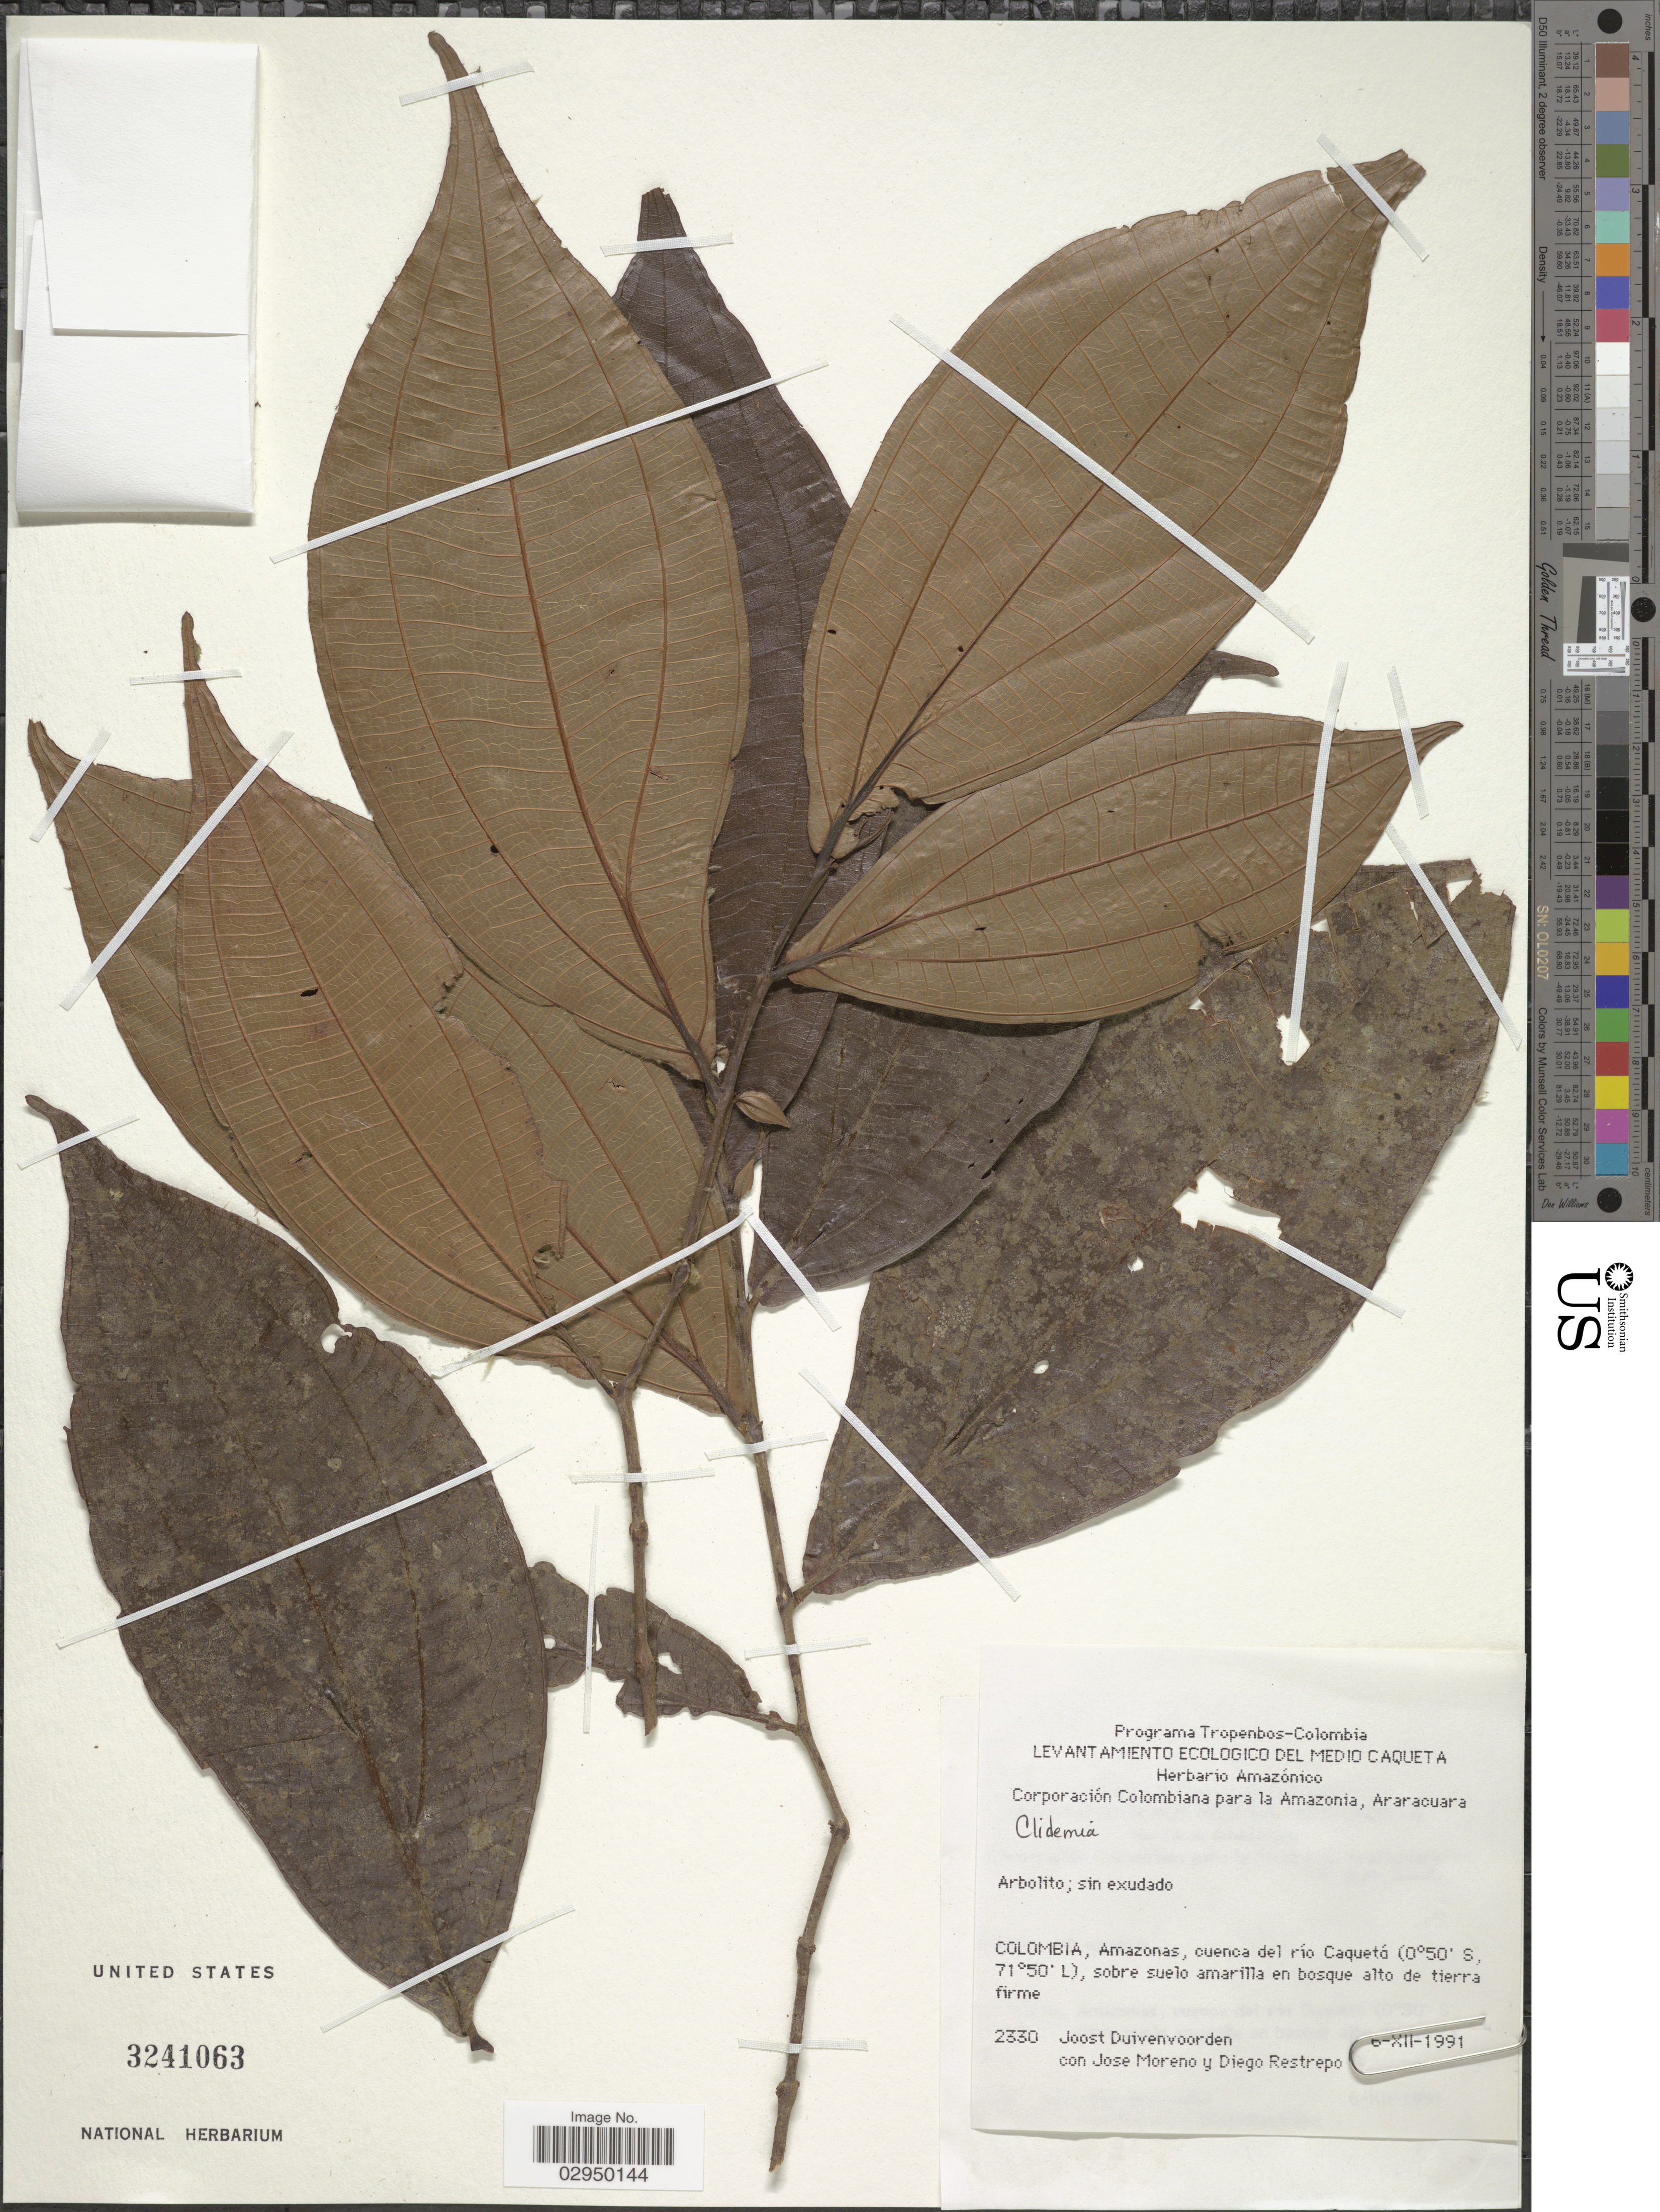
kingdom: Plantae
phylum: Tracheophyta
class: Magnoliopsida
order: Myrtales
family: Melastomataceae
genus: Clidemia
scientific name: Clidemia sp.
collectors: J. Duivenvoorden, J. Moreno & D. Restrepo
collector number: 2330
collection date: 1991-12-06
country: Colombia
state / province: Amazônas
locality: Cuenca del río Caquetá.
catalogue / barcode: US 3241063